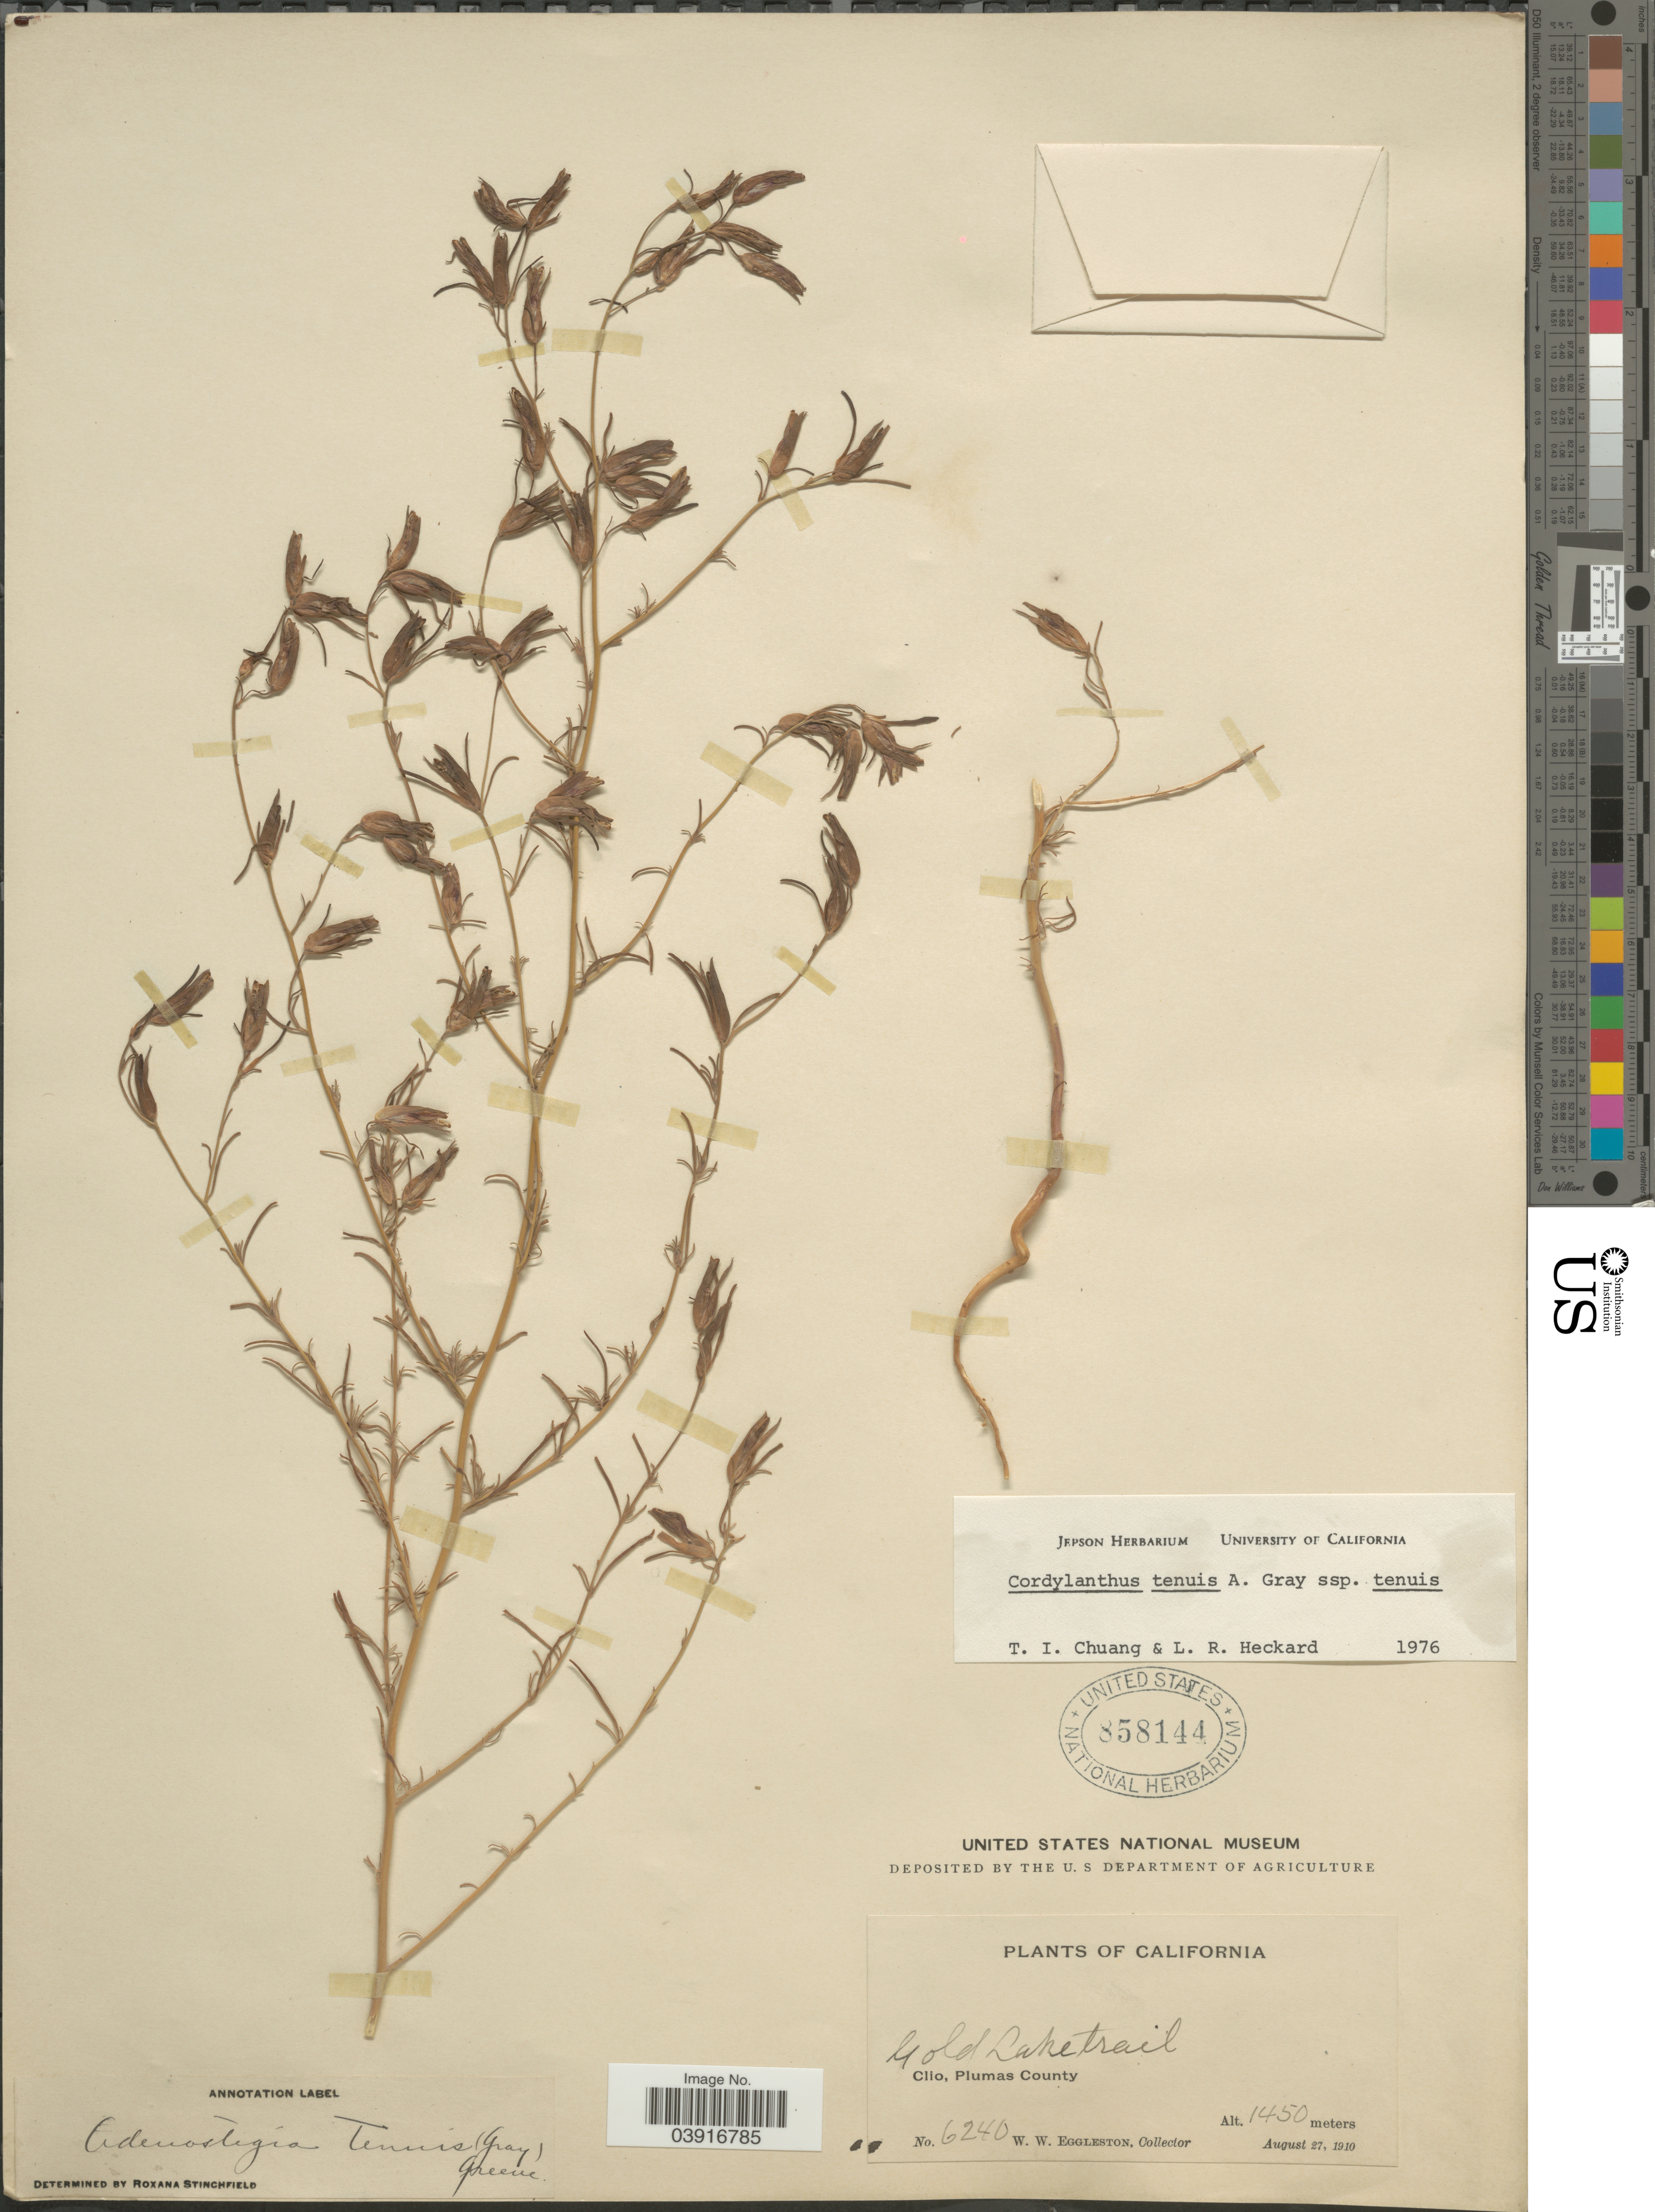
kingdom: Plantae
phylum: Tracheophyta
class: Magnoliopsida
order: Lamiales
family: Orobanchaceae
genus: Cordylanthus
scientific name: Cordylanthus tenuis subsp. tenuis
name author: A. Gray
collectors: W. W. Eggleston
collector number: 6240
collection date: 1910-08-27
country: United States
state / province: California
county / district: Plumas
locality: Gold Lake trail. Clio, Plumas County.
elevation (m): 1450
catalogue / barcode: US 858144